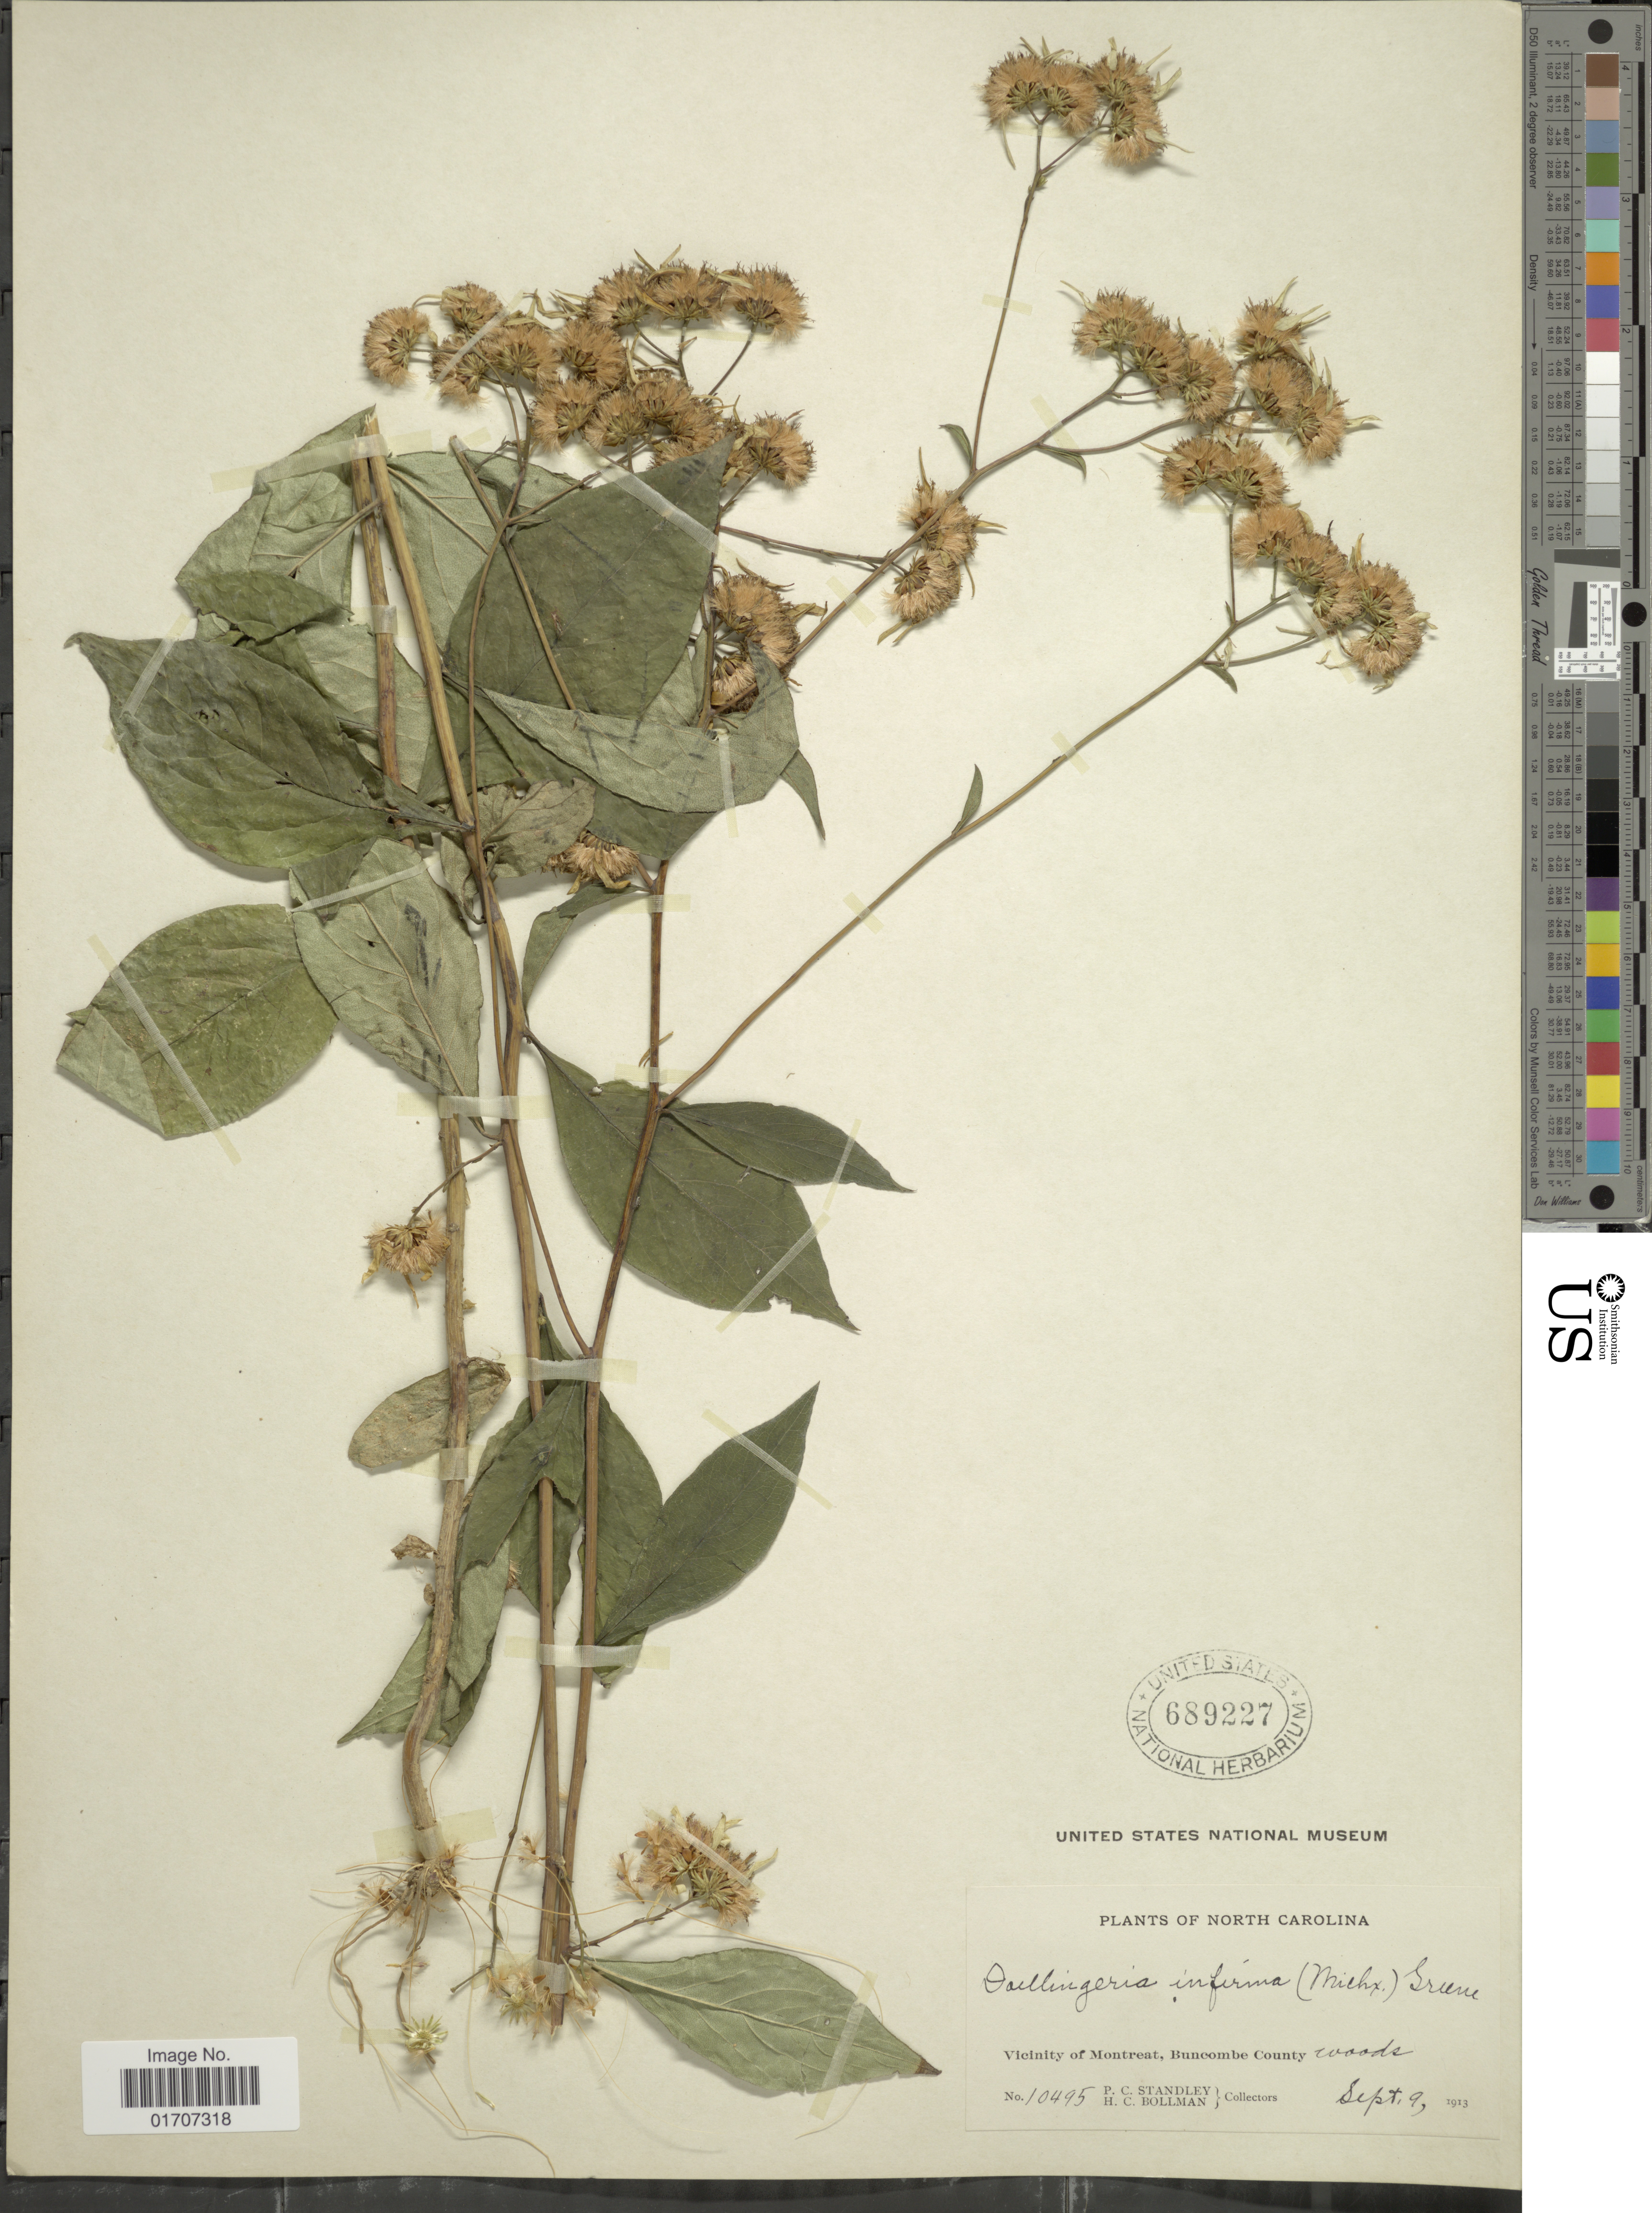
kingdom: Plantae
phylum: Tracheophyta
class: Magnoliopsida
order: Asterales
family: Asteraceae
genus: Doellingeria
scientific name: Doellingeria infirma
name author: (Michx.) Greene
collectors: P. C. Standley & H. C. Bollman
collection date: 1913-09-09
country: United States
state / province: North Carolina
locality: Vicinity of Montreat, Buncombe County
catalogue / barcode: US 689227